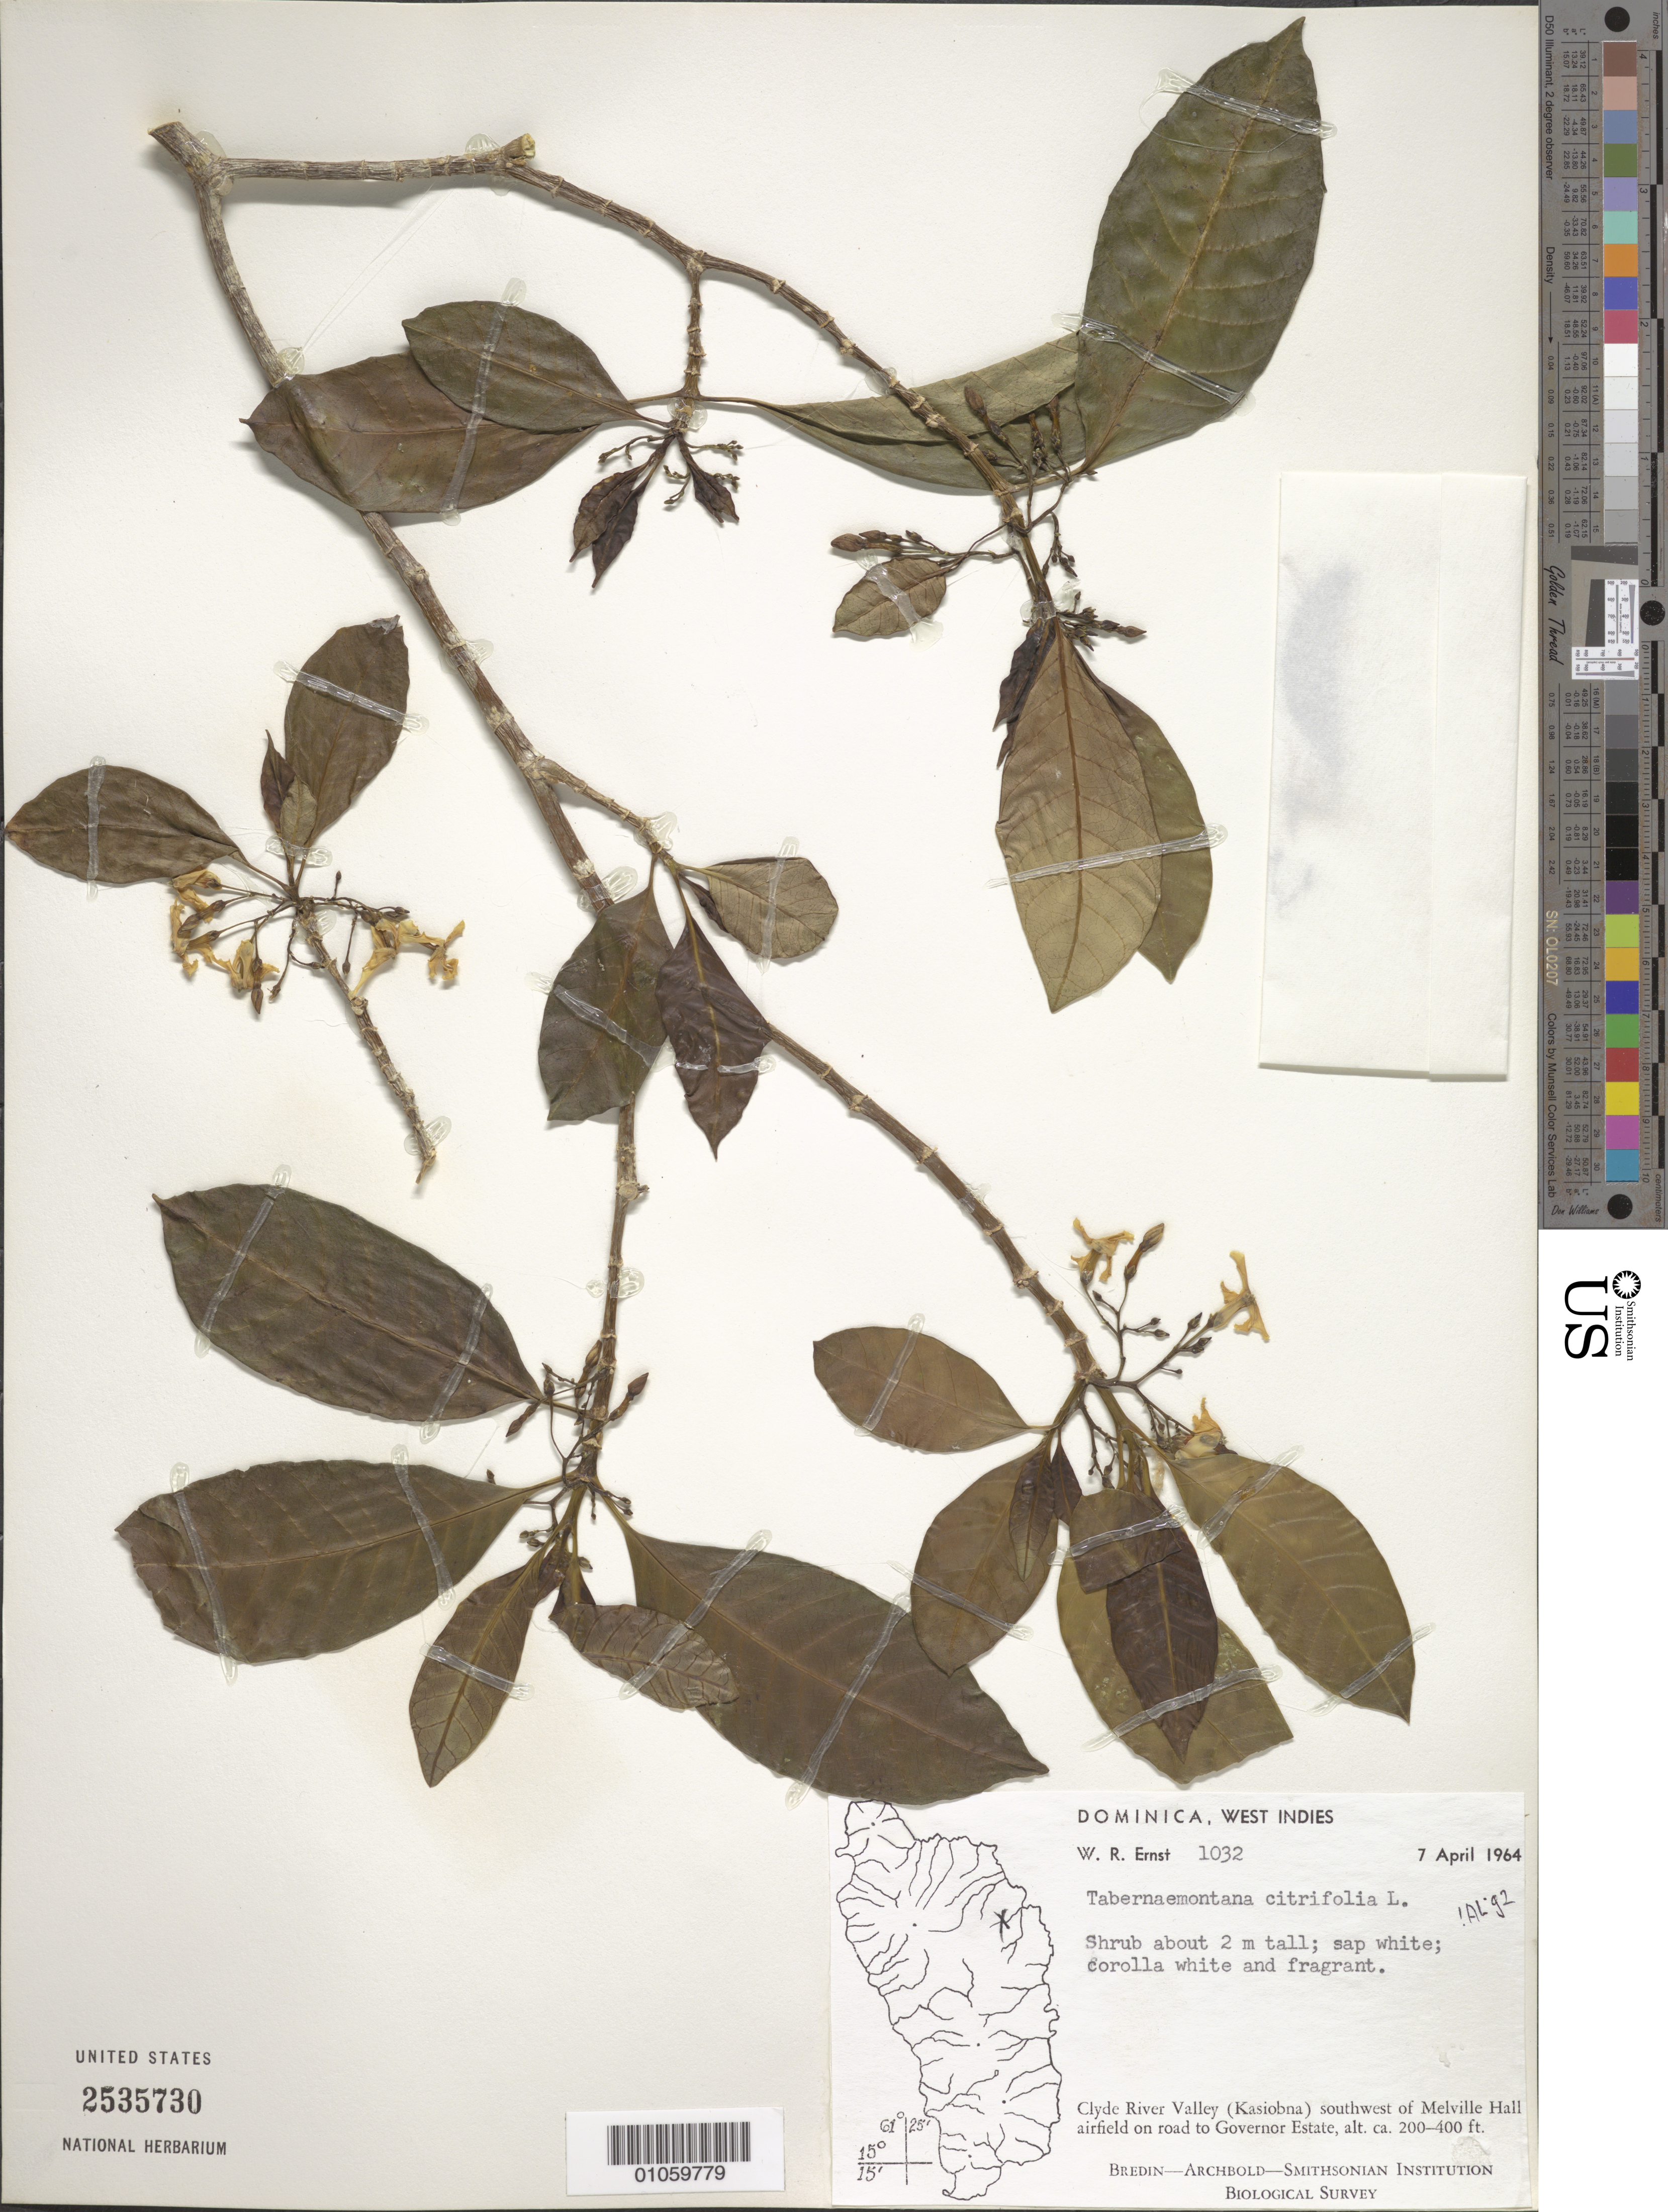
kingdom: Plantae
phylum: Tracheophyta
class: Magnoliopsida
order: Gentianales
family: Apocynaceae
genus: Tabernaemontana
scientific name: Tabernaemontana citrifolia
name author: L.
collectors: W. R. Ernst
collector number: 1032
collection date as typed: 07 Apr 1964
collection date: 1964-04-07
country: Dominica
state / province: St. Andrew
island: Dominica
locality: Clyde River Valley (Kasiobna) southwest of Melville Hall airfield, on road to Governor Estate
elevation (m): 61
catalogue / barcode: US 2535730